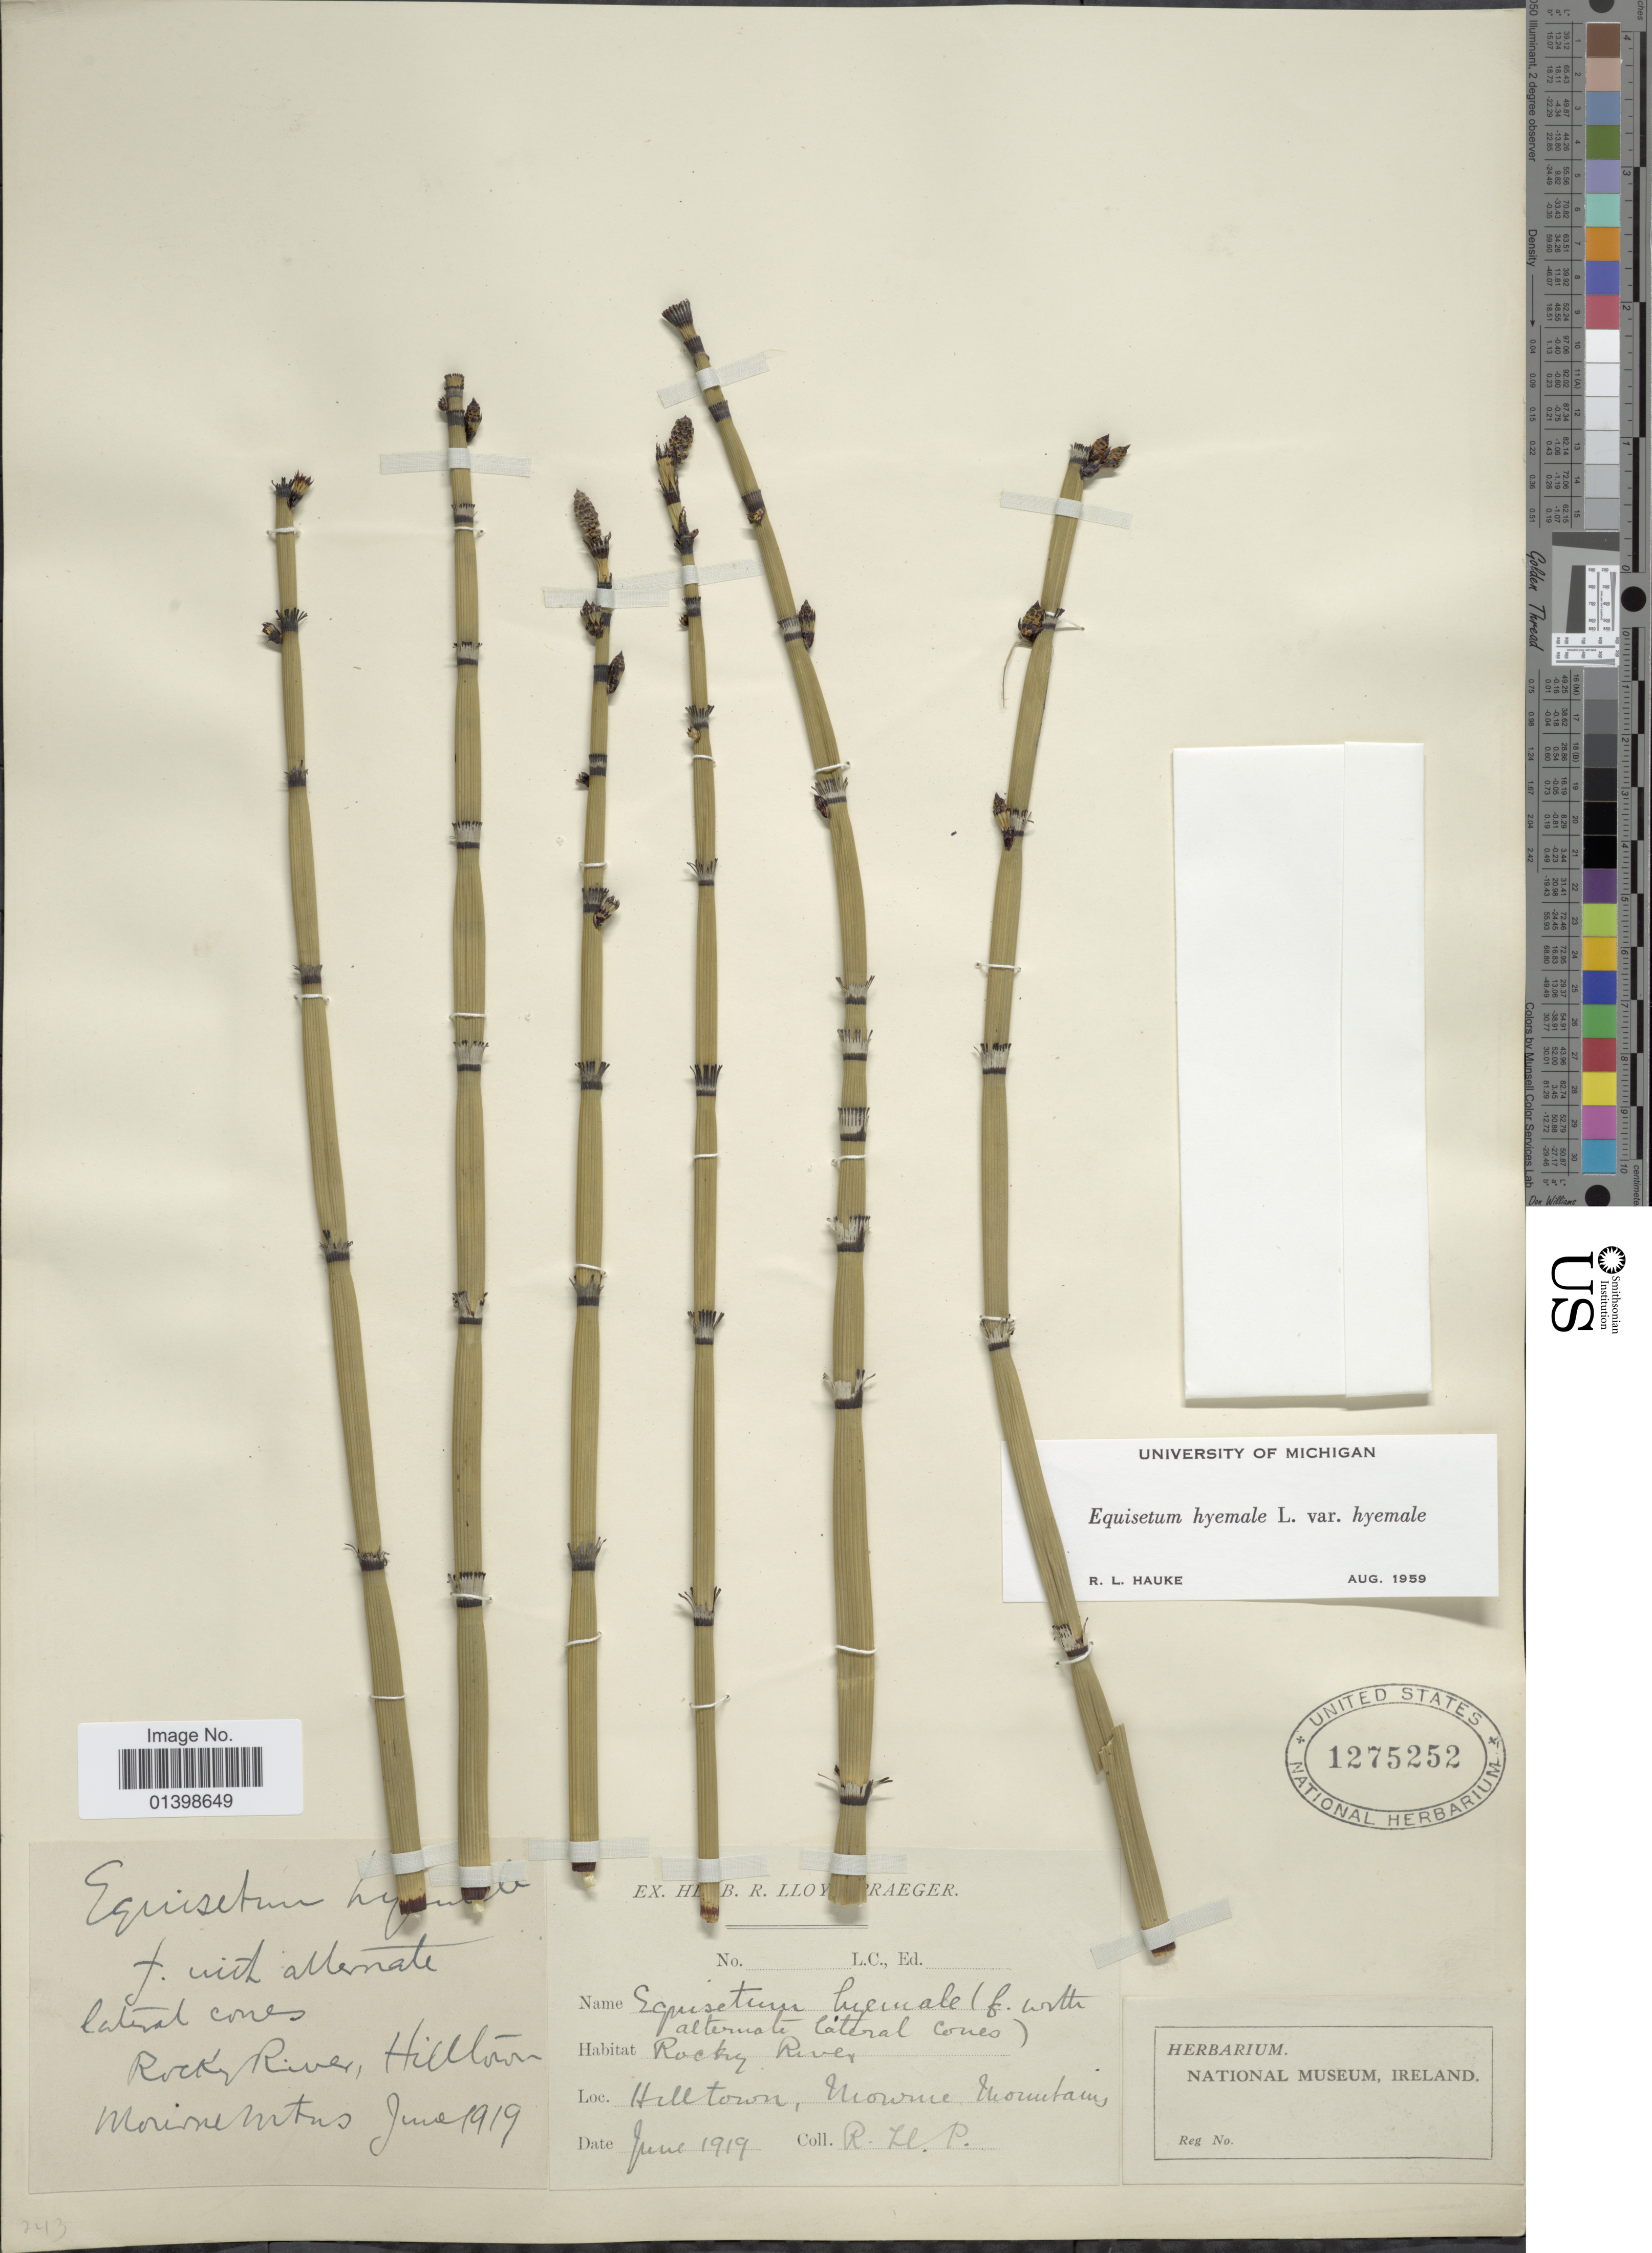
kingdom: Plantae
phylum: Tracheophyta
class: Polypodiopsida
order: Equisetales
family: Equisetaceae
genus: Equisetum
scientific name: Equisetum hyemale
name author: L.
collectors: R. Praeger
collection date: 1919-06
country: Ireland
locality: Rocky River, Hilltown, Mourne Mountains.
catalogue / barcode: US 1275252